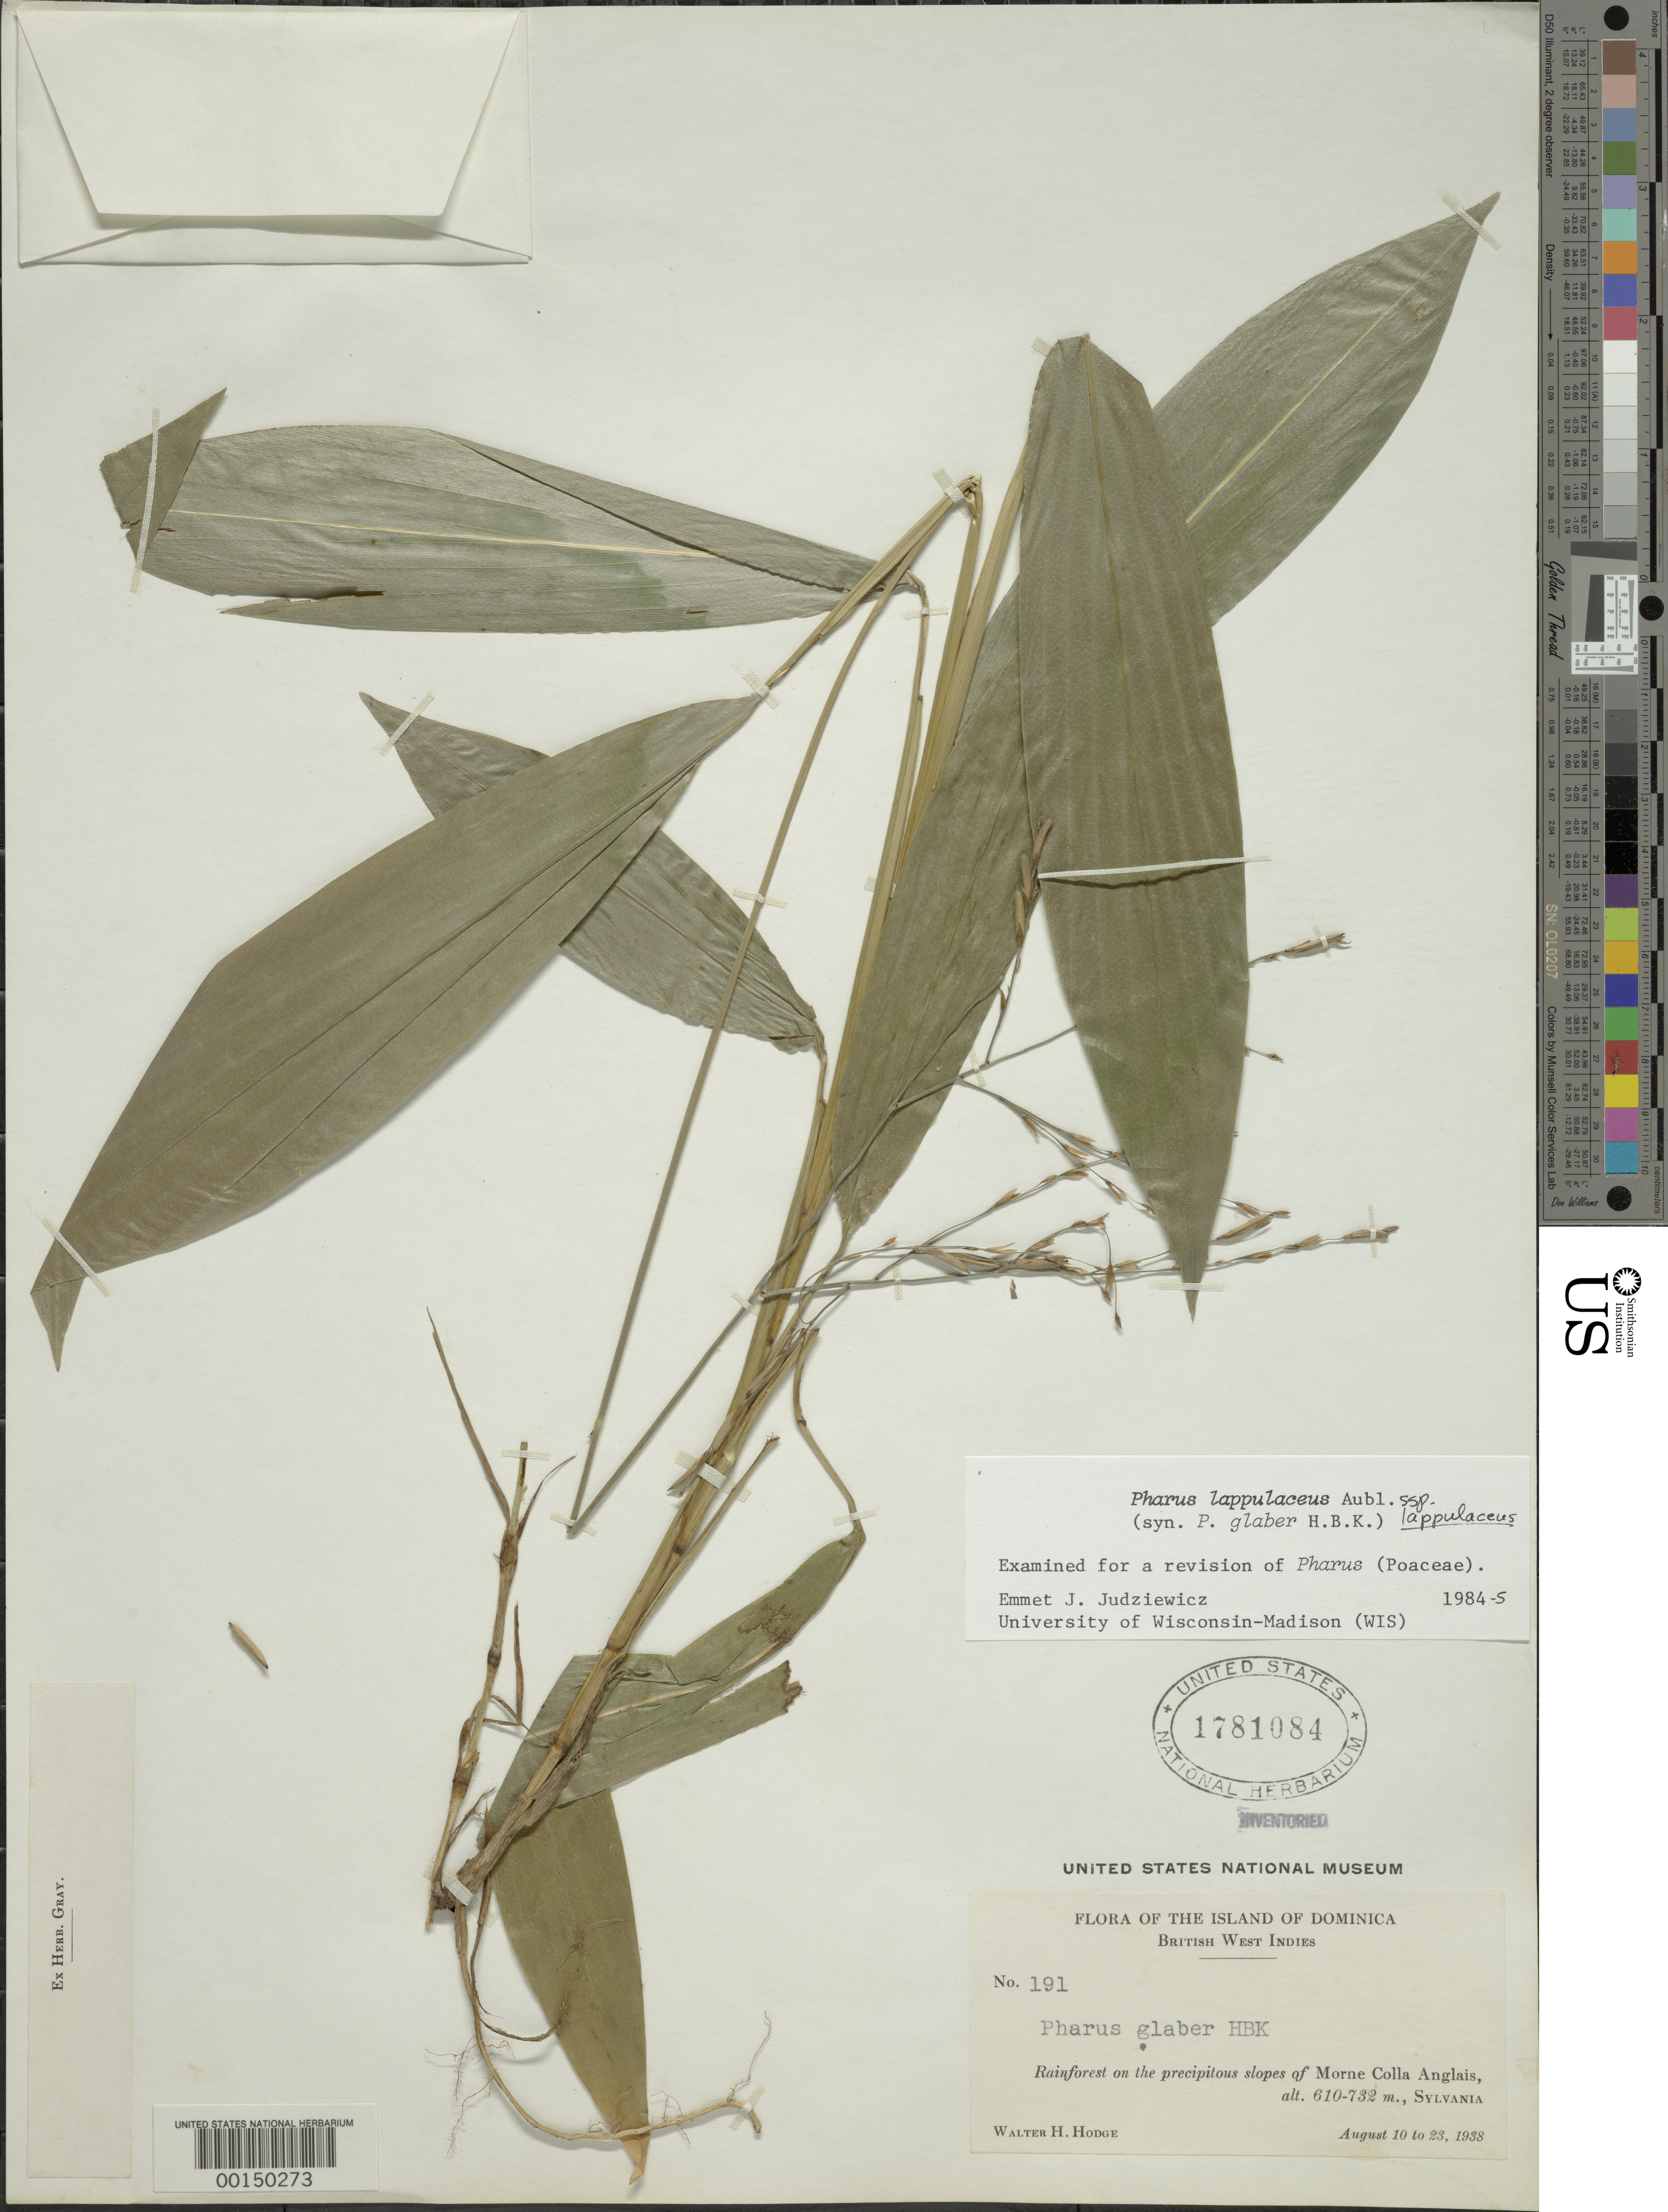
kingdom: Plantae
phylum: Tracheophyta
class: Liliopsida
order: Poales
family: Poaceae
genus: Pharus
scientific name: Pharus lappulaceus subsp. lappulaceus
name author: Aubl.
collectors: W. Hodge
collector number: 191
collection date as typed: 10 Aug 1938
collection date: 1938-08-10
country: Dominica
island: Dominica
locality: Sylvania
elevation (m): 610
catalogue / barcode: US 1781084